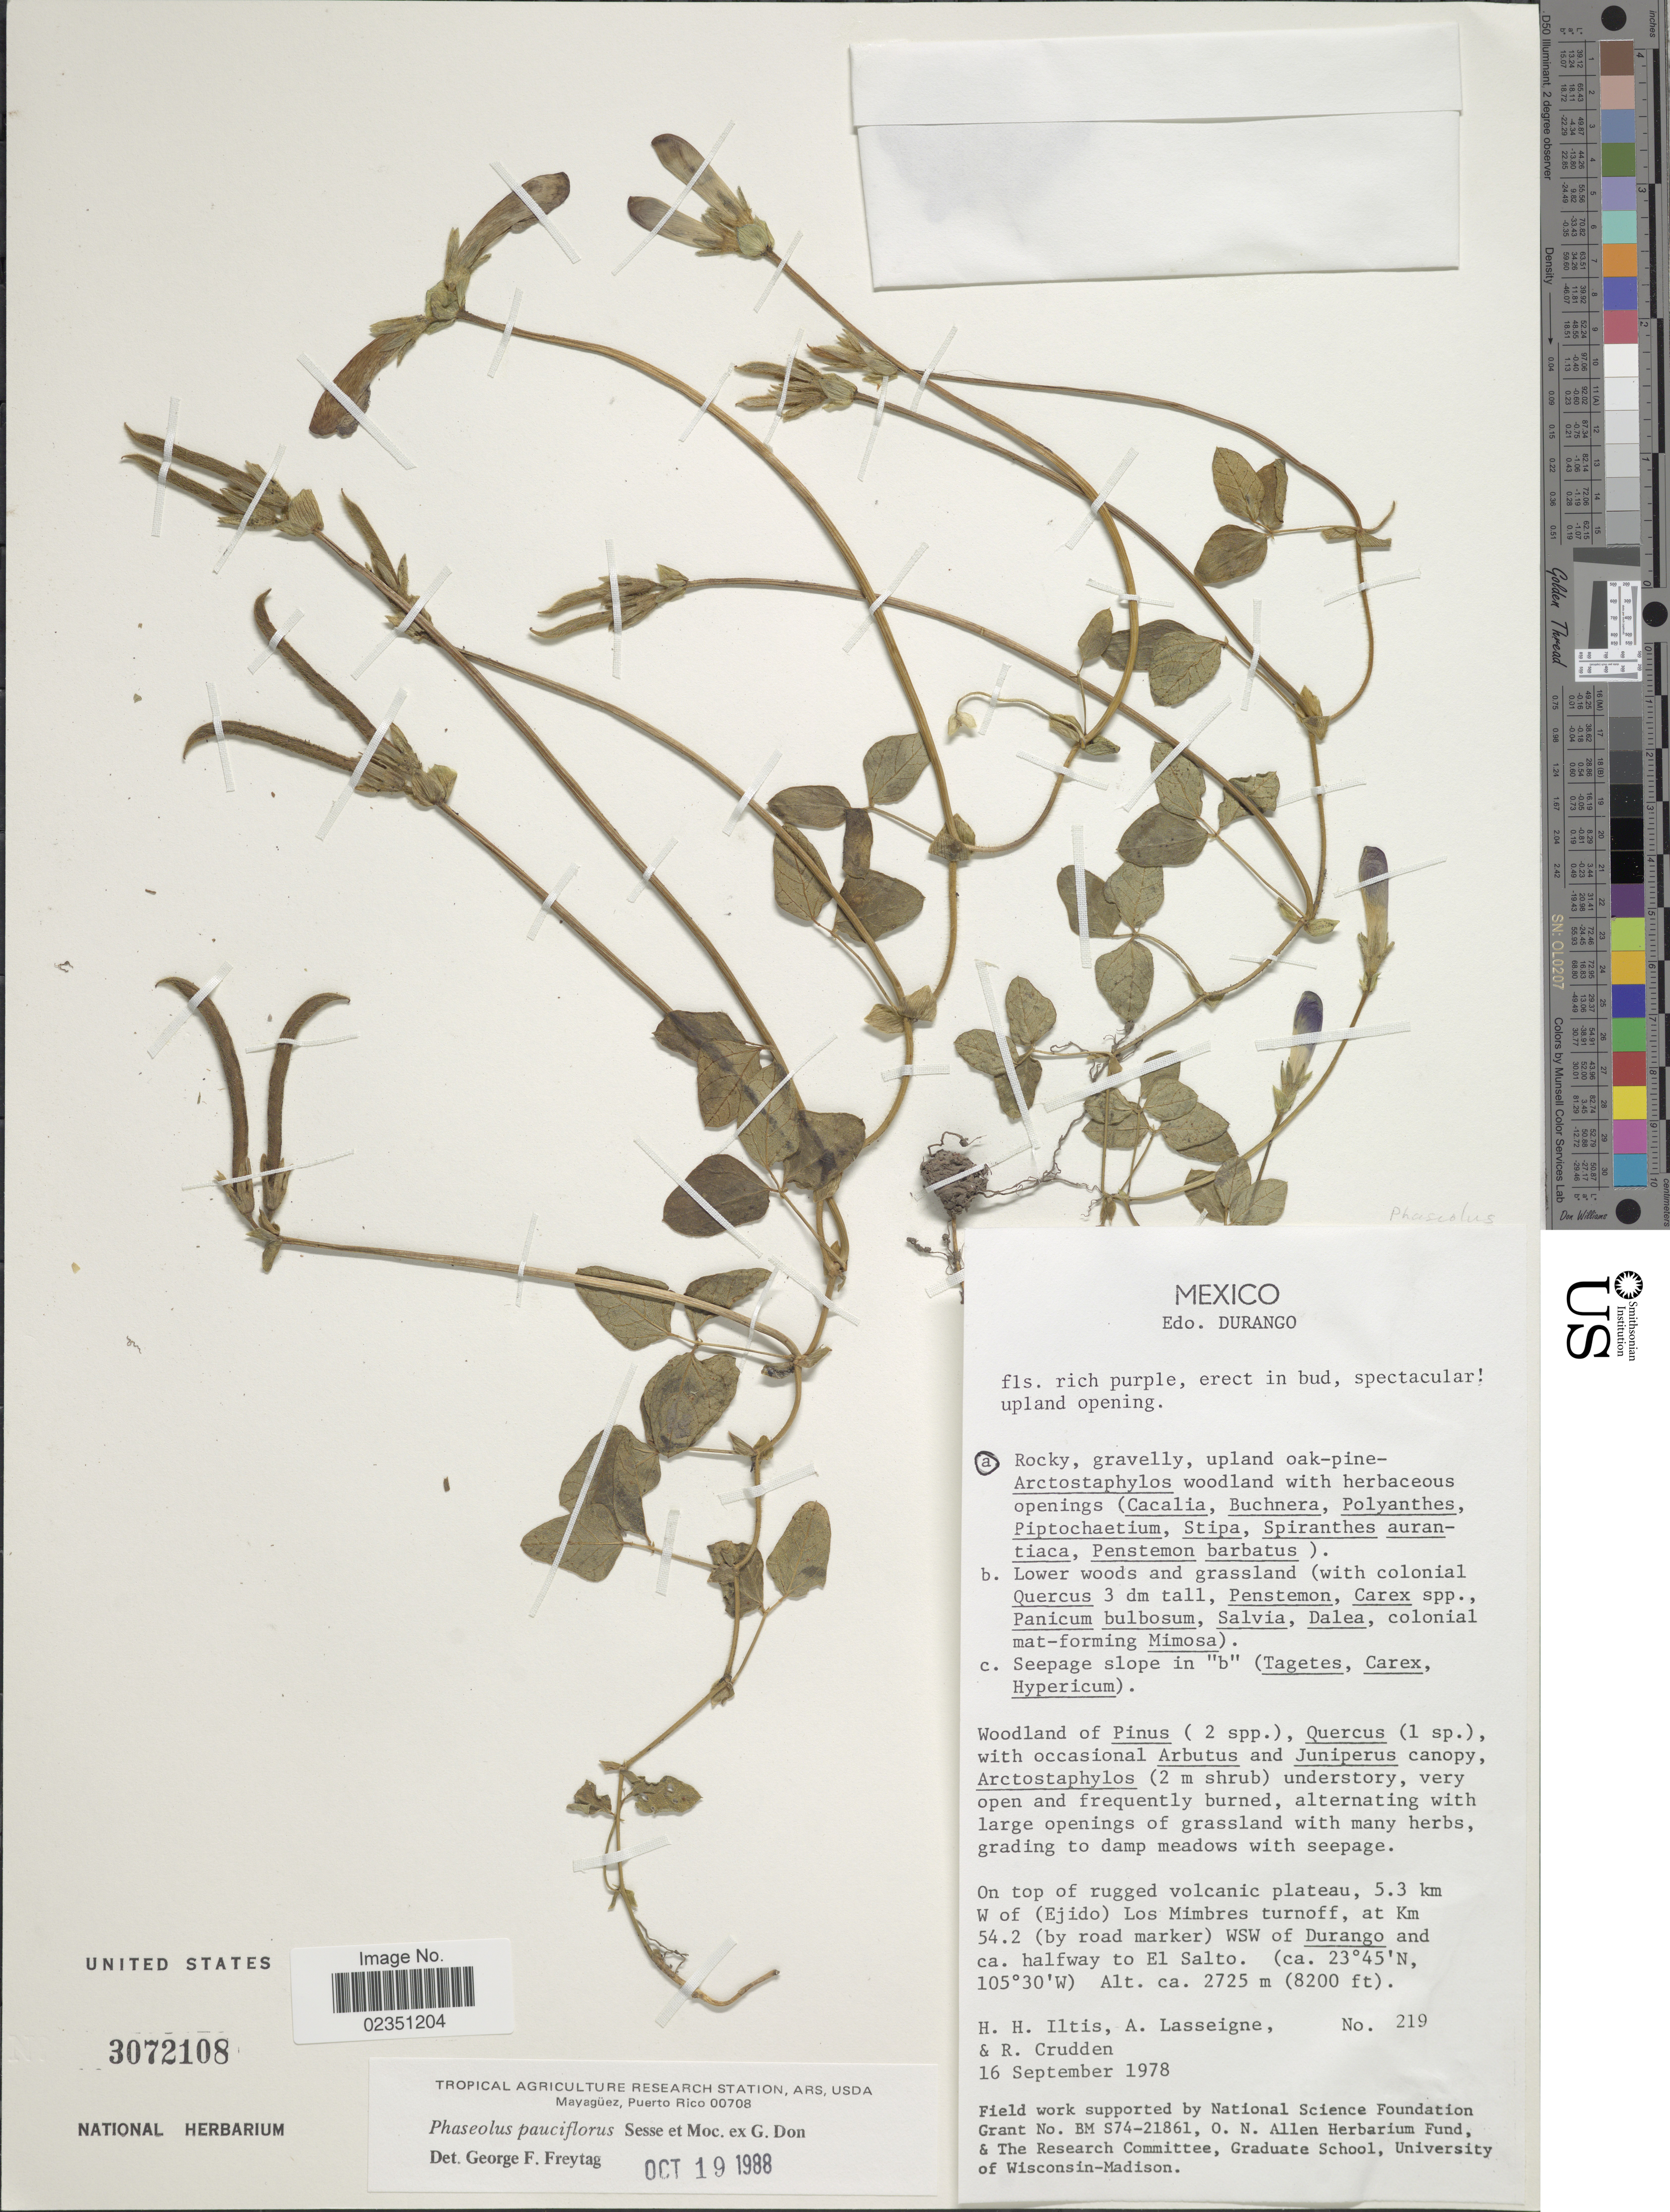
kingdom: Plantae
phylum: Tracheophyta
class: Magnoliopsida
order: Fabales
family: Fabaceae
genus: Phaseolus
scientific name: Phaseolus pauciflorus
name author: Sessé & Moc. ex G. Don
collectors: H. H. Iltis, A. Lasseigne & R. Crudden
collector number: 219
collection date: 1978-09-16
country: Mexico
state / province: Durango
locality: Edo. Durango. 5.3 km W of (Ejido) Los Mimbres turnoff, at Km 54.2 (by road marker) WSW of Durango and ca. halfway to El Salto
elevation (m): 2499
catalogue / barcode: US 3072108